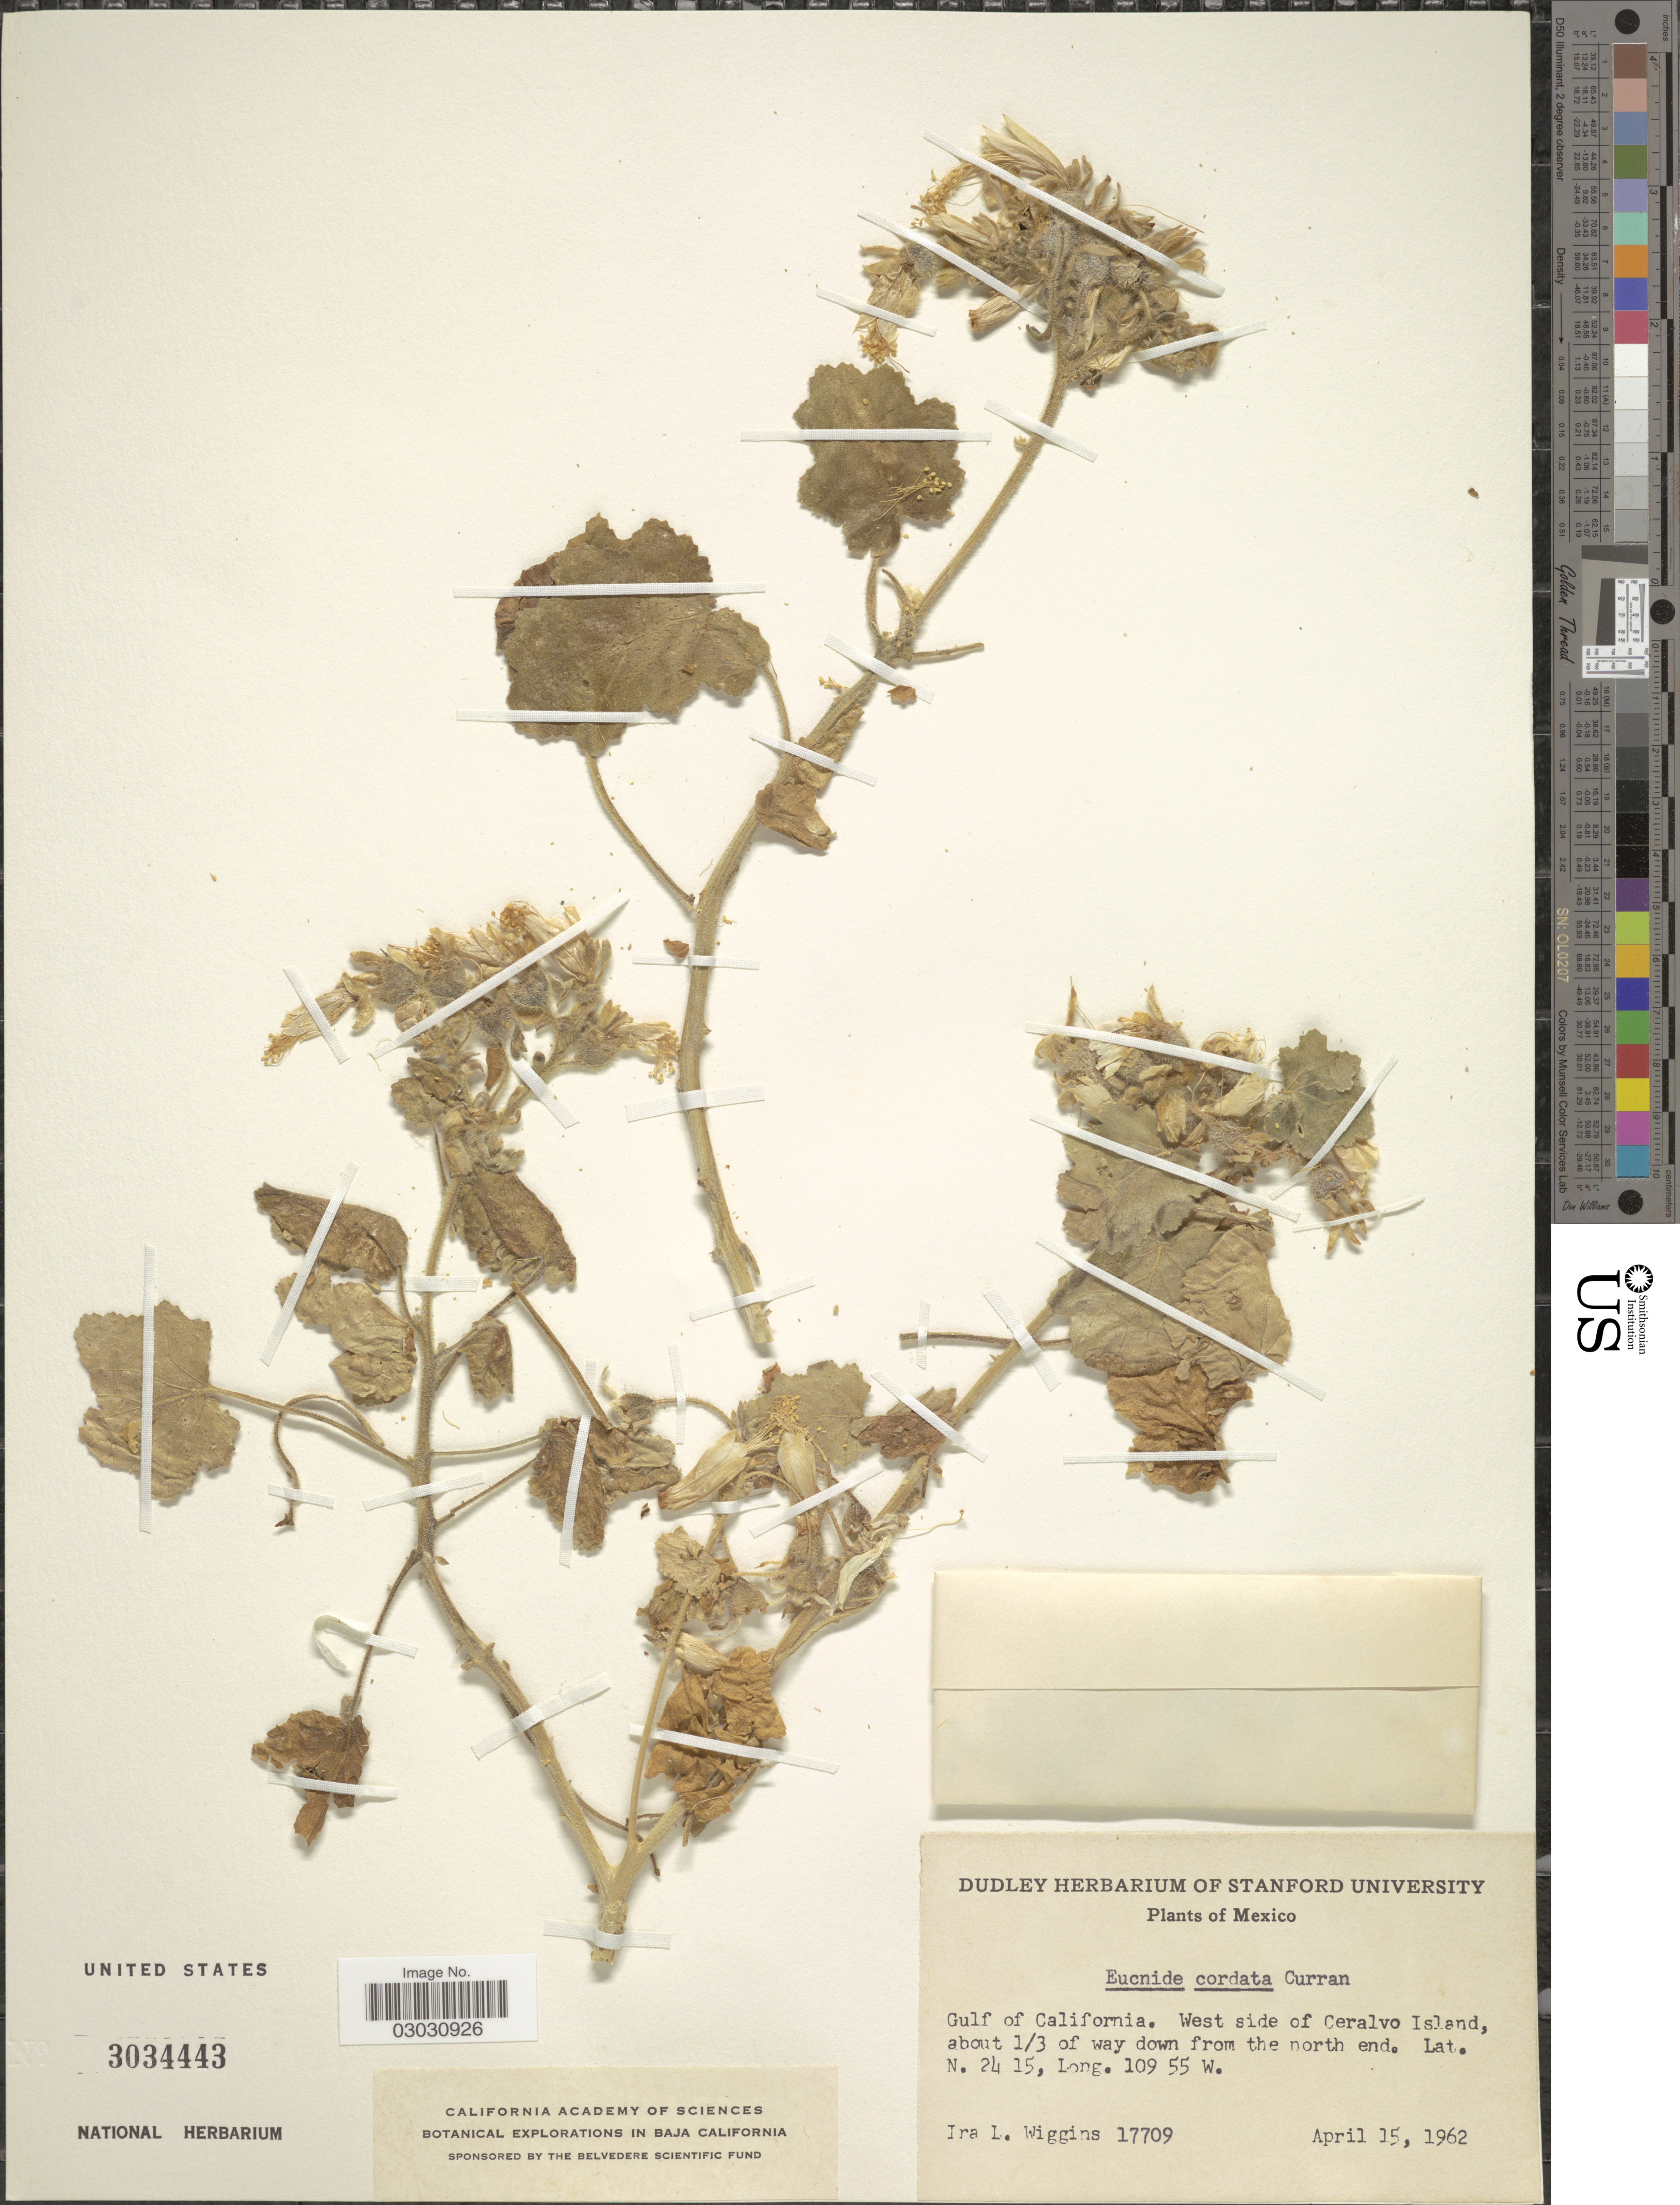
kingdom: Plantae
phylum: Tracheophyta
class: Magnoliopsida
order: Cornales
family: Loasaceae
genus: Eucnide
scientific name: Eucnide cordata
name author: (Kell.) Kellogg ex Curran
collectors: I. L. Wiggins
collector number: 17709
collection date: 1962-04-15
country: Mexico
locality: Gulf of California. West side of Ceralvo Island, about 1/3 of way down from the north end.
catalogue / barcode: US 3034443